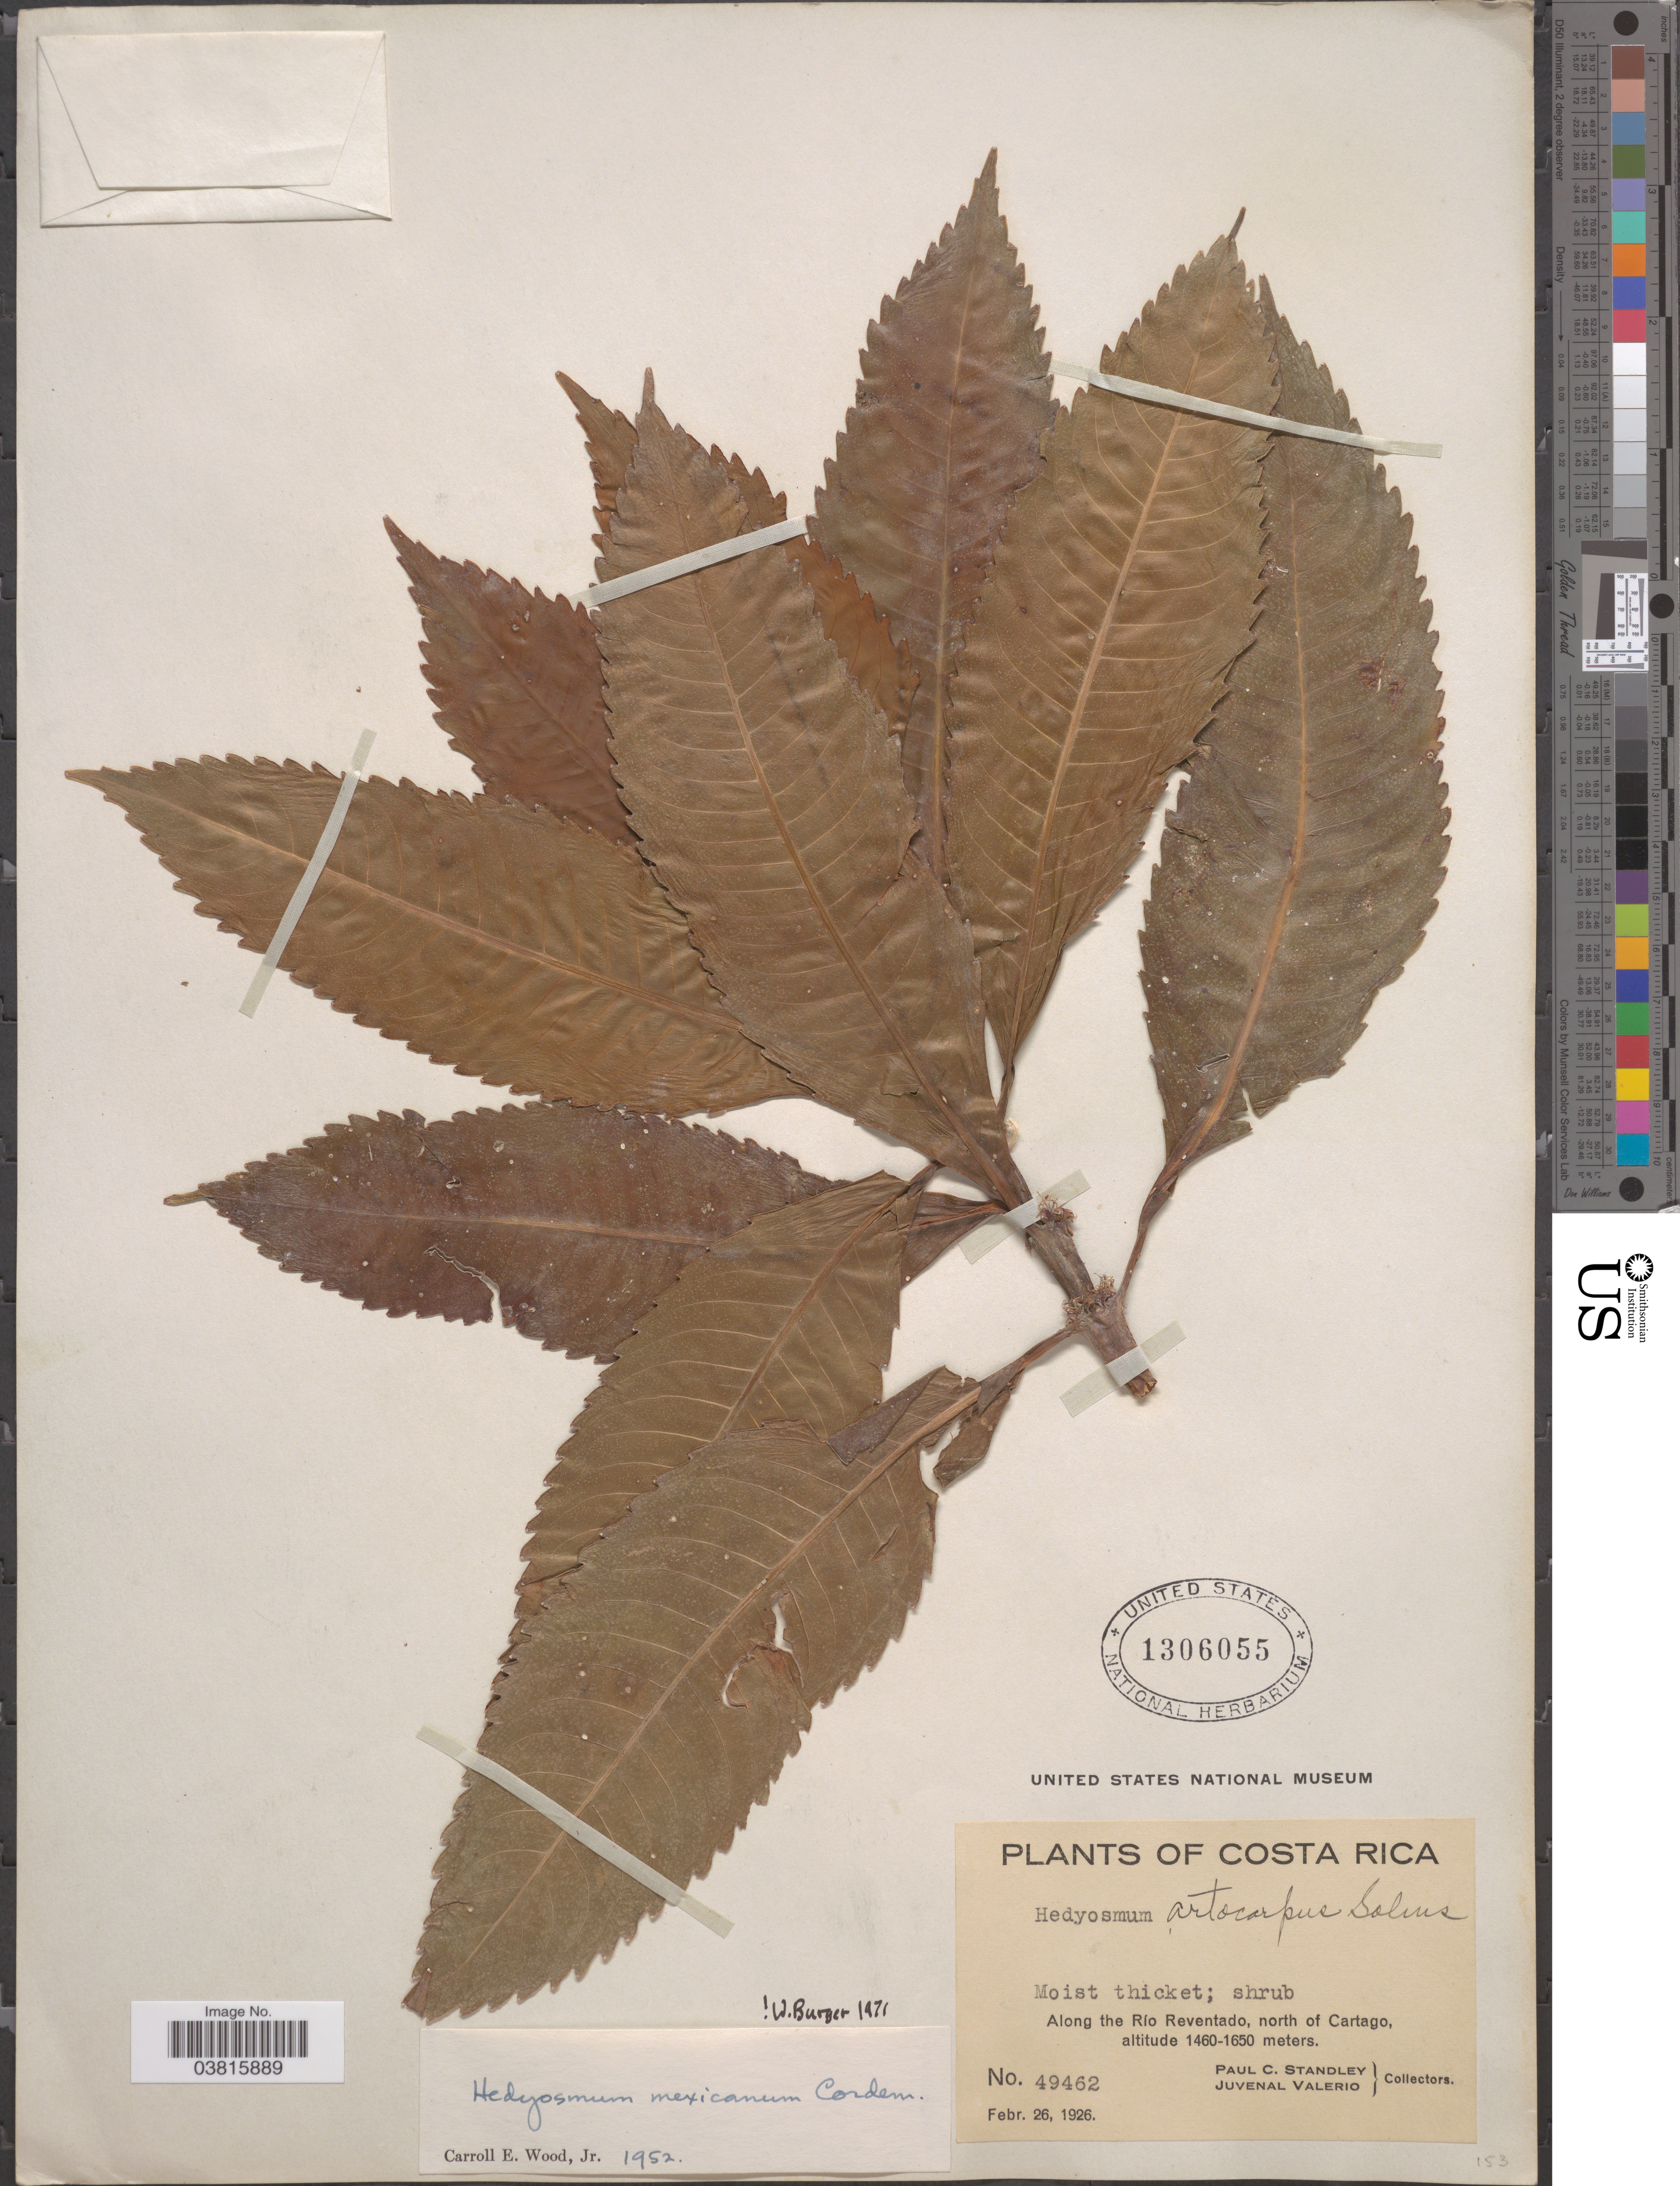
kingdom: Plantae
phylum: Tracheophyta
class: Magnoliopsida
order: Chloranthales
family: Chloranthaceae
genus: Hedyosmum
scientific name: Hedyosmum artocarpus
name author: Solms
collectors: P. C. Standley & J. Valerio R.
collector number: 49462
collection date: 1926-02-26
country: Costa Rica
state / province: Cartago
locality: Along the Rio Reventado, north of Cartago.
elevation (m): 1460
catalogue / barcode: US 1306055